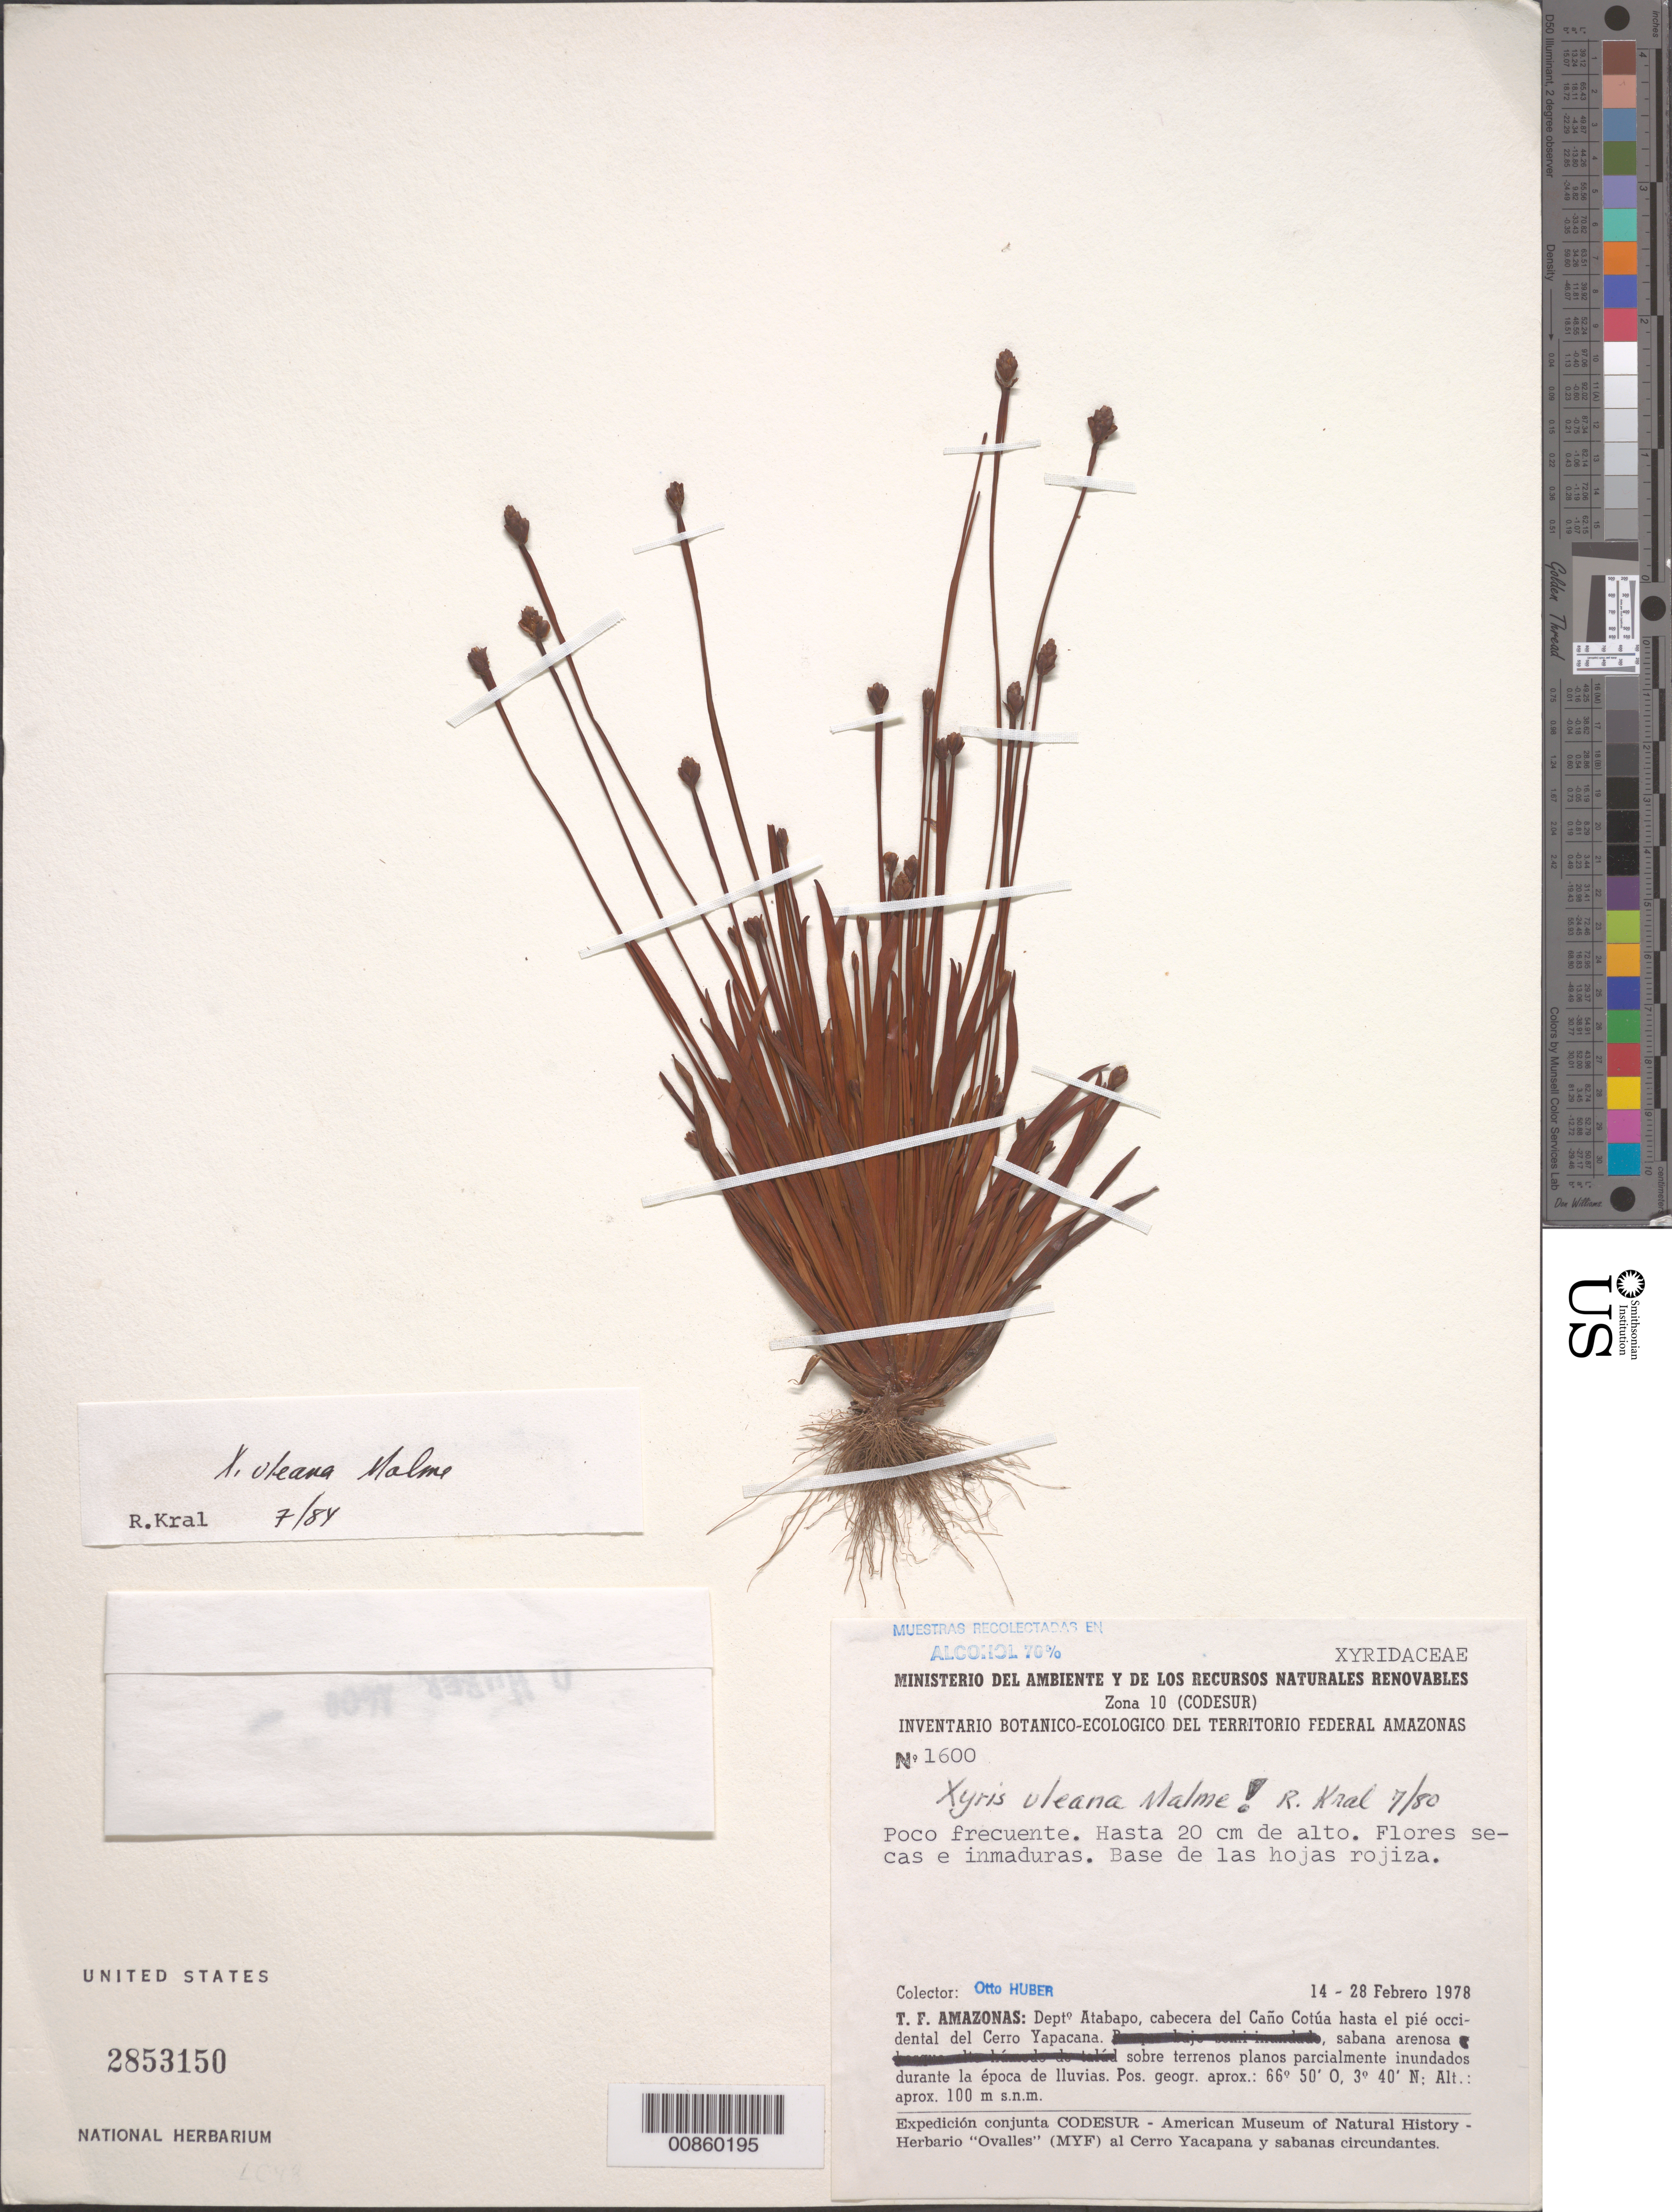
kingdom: Plantae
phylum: Tracheophyta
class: Liliopsida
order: Poales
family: Xyridaceae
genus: Xyris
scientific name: Xyris uleana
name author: Malme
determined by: Kral, Robert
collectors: O. Huber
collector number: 1600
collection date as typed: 14-Feb-78 to 28-Feb-78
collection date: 1978-02-14/1978-02-28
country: Venezuela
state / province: Amazonas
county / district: Atabapo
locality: Caño Cotúa hasta el pié occidental del Cerro Yapacána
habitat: Sabana arenosa sobre terrenos planos parcialmente inundados durante la epoca de lluvias.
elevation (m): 100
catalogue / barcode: US 2853150